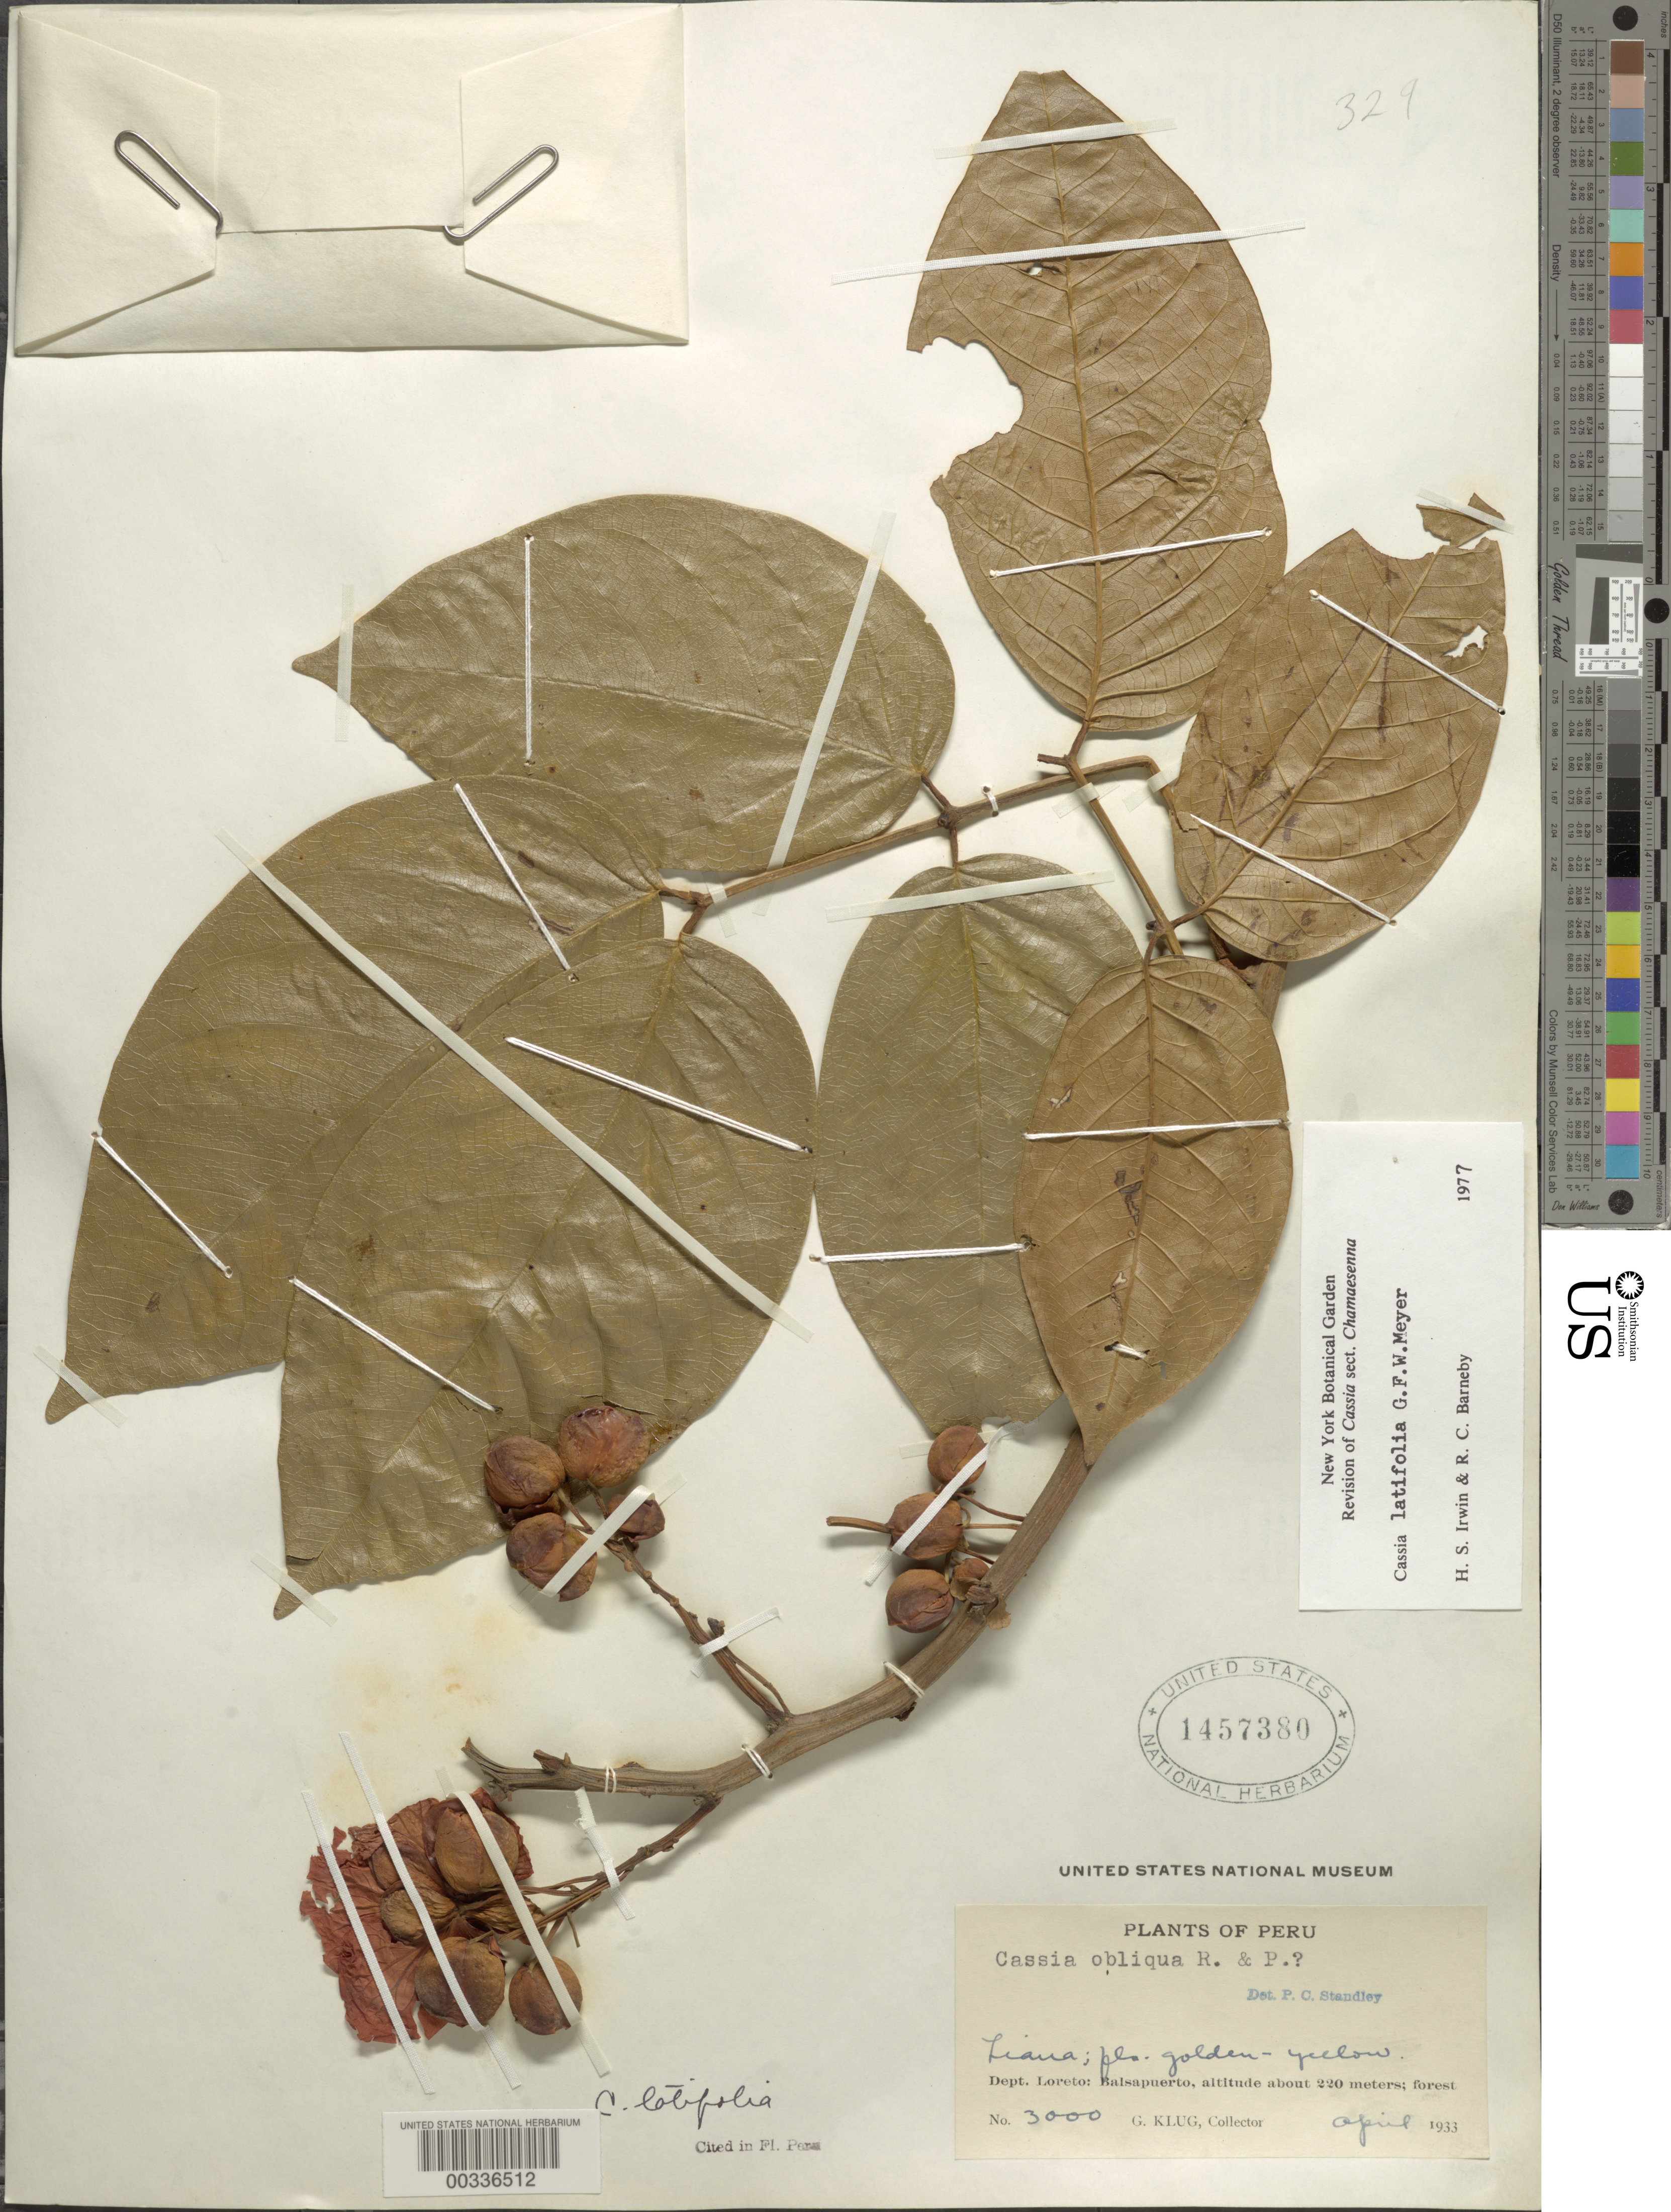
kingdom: Plantae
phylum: Tracheophyta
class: Magnoliopsida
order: Fabales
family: Fabaceae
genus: Senna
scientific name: Senna latifolia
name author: (G. Mey.) H.S. Irwin & Barneby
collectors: G. Klug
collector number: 3000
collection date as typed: Apr 1933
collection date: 1933-04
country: Peru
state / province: Loreto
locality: Salsapuerto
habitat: Forest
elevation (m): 220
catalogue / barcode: US 1457380